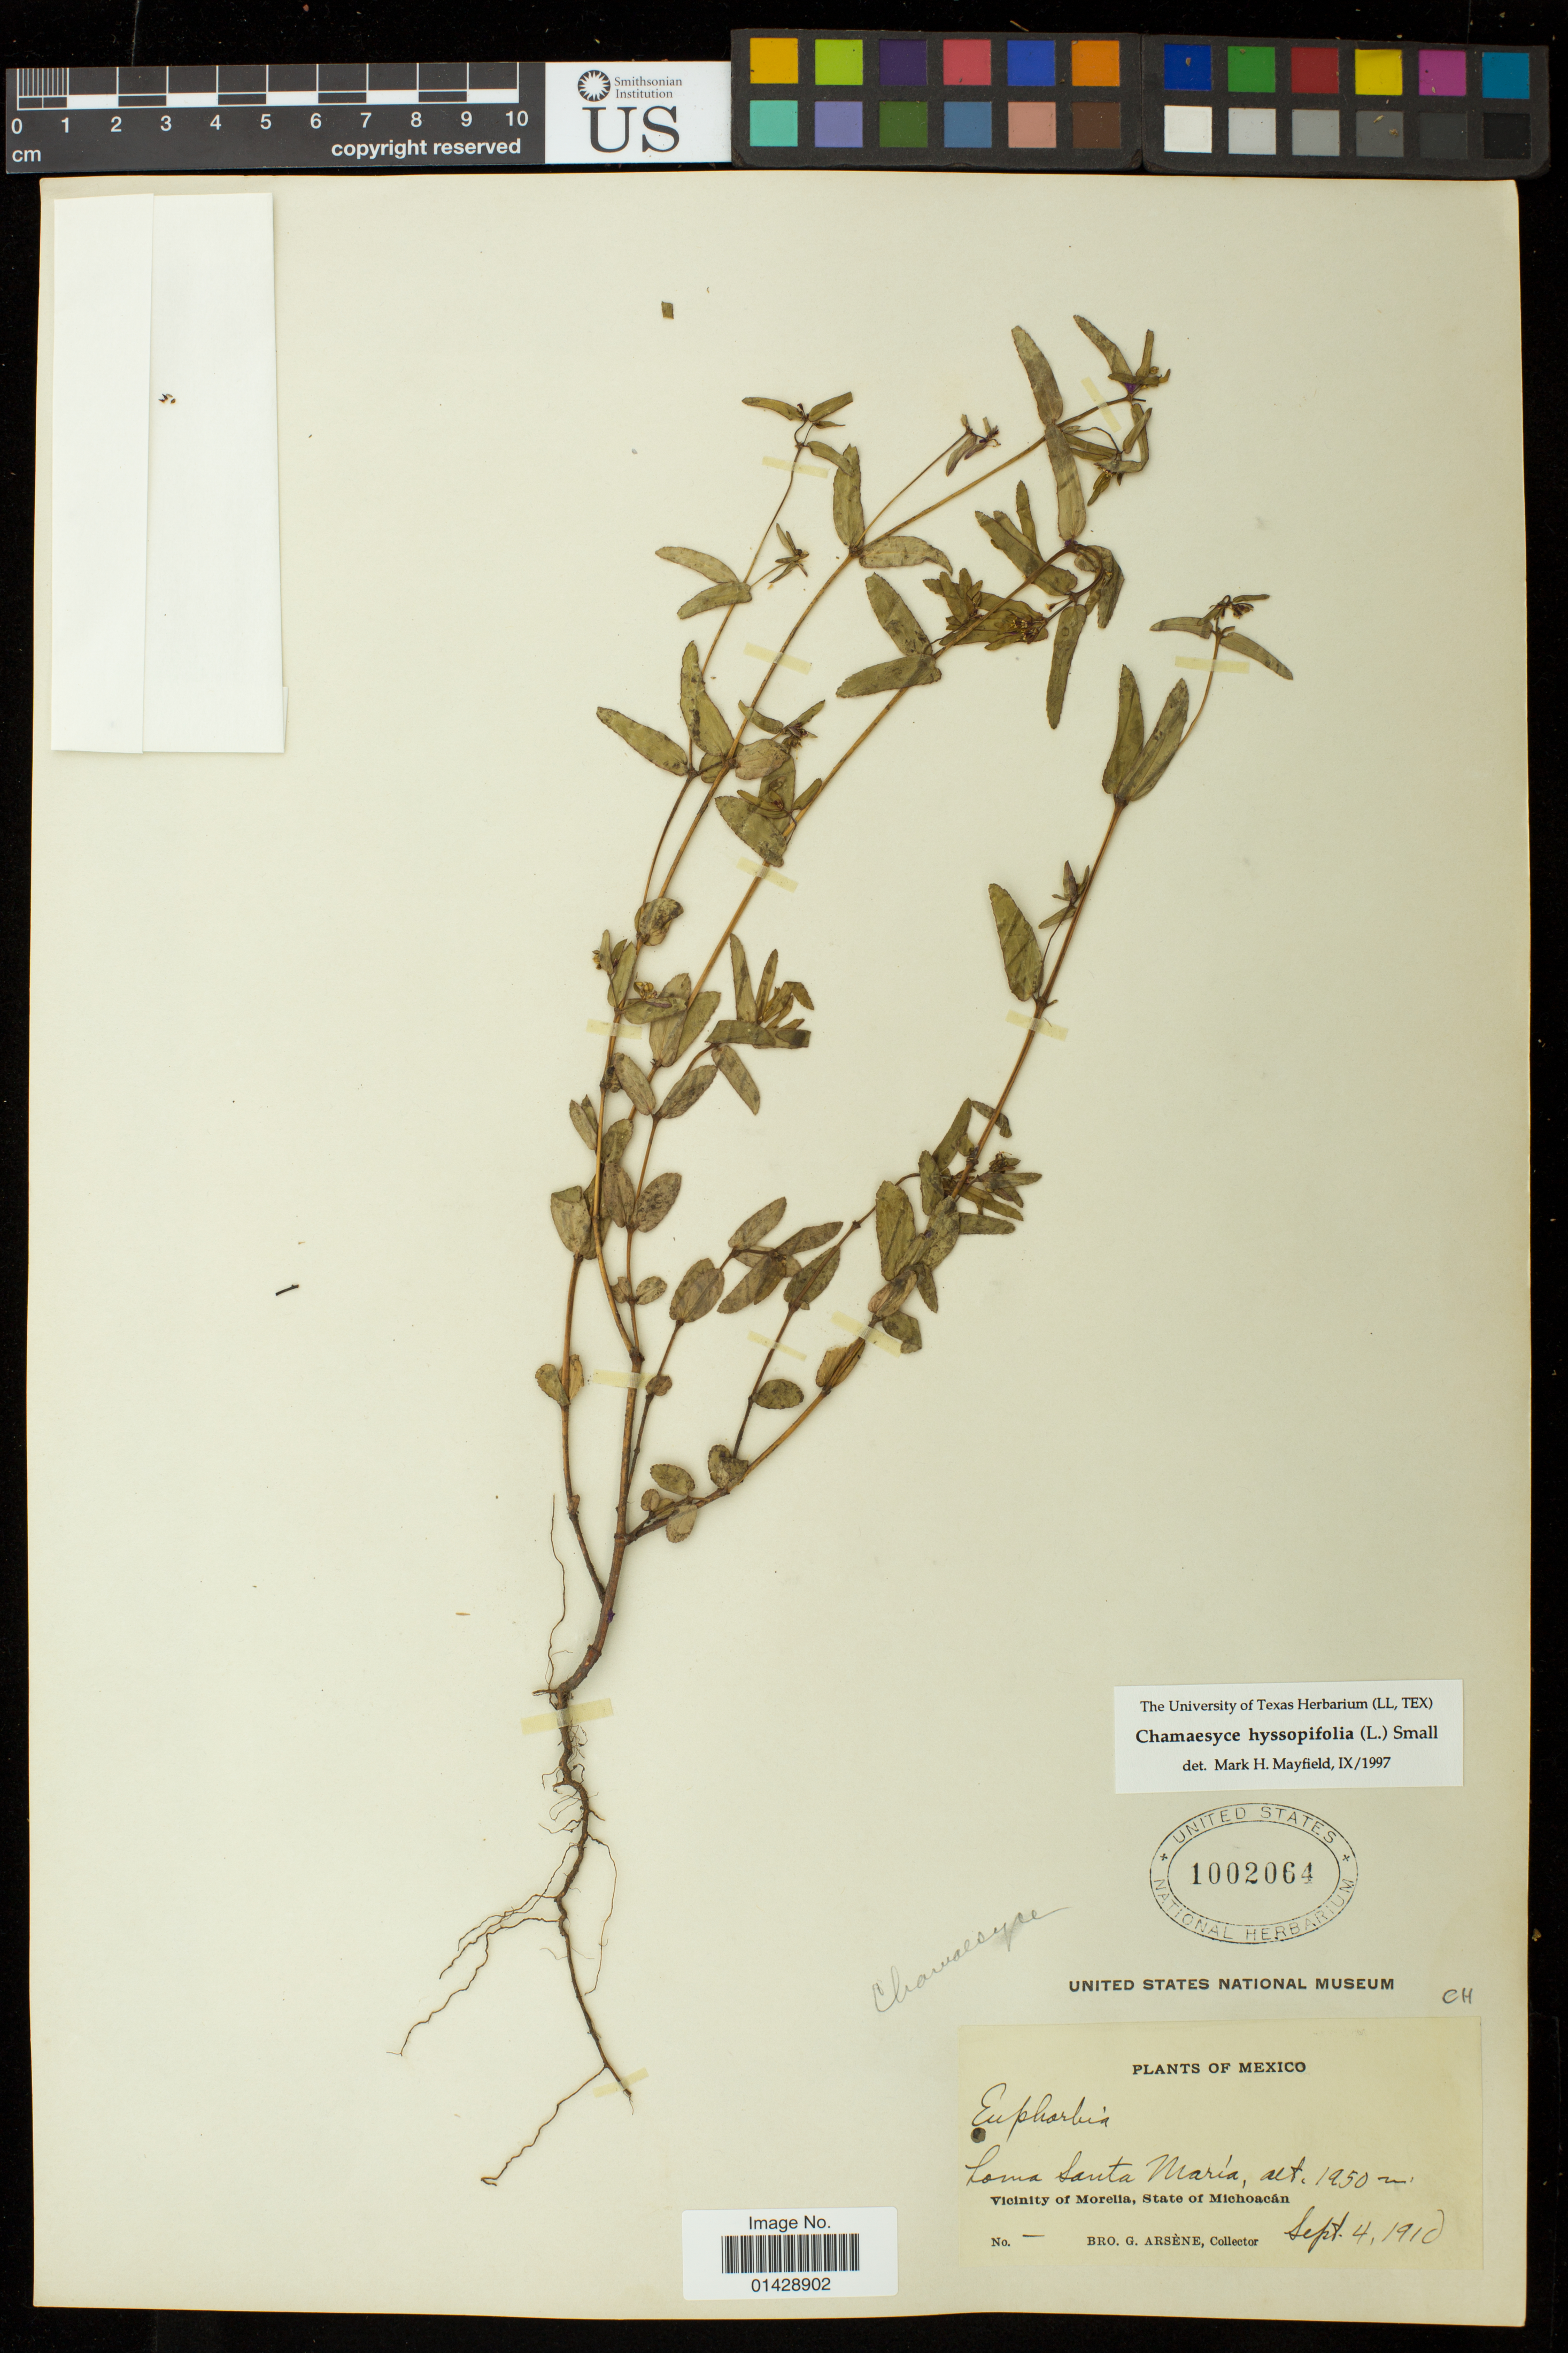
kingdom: Plantae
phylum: Tracheophyta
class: Magnoliopsida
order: Malpighiales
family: Euphorbiaceae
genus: Euphorbia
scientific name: Euphorbia hyssopifolia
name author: L.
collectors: Bro. G. Arsène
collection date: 1910-09-04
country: Mexico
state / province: Michoacán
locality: Loma Santa Maria, Vicinity of Morelia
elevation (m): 1950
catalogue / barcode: US 1002064